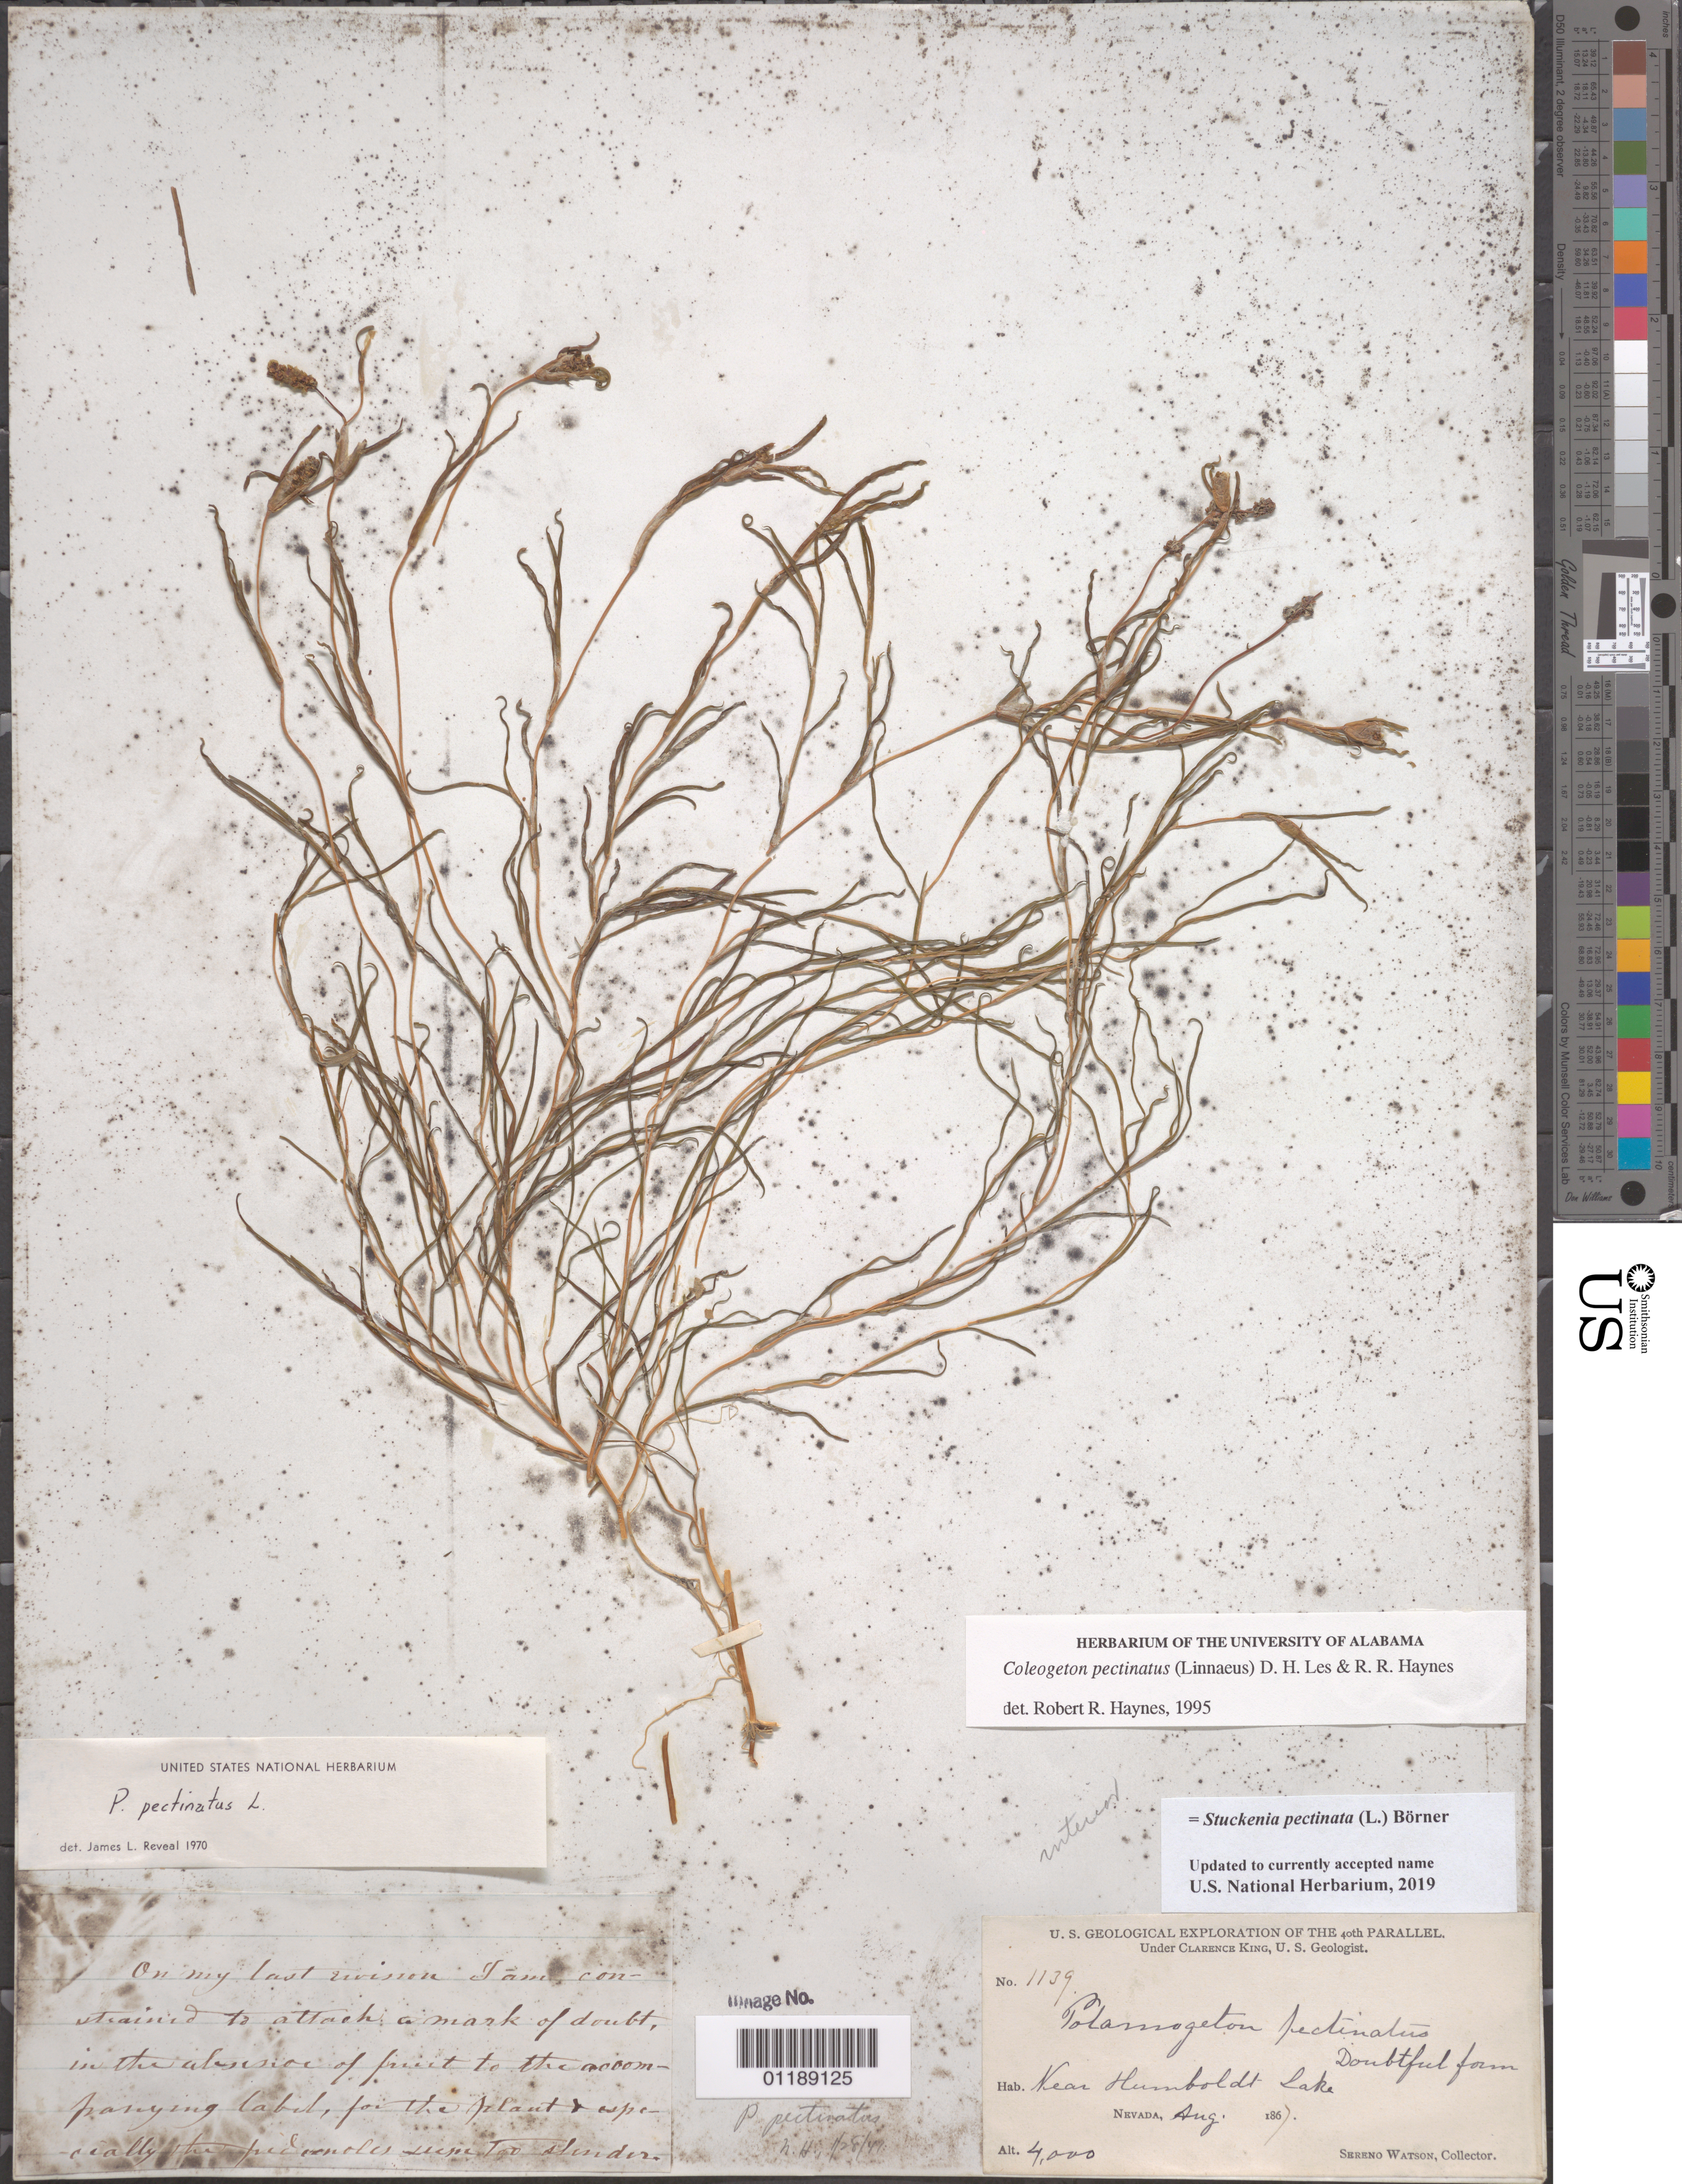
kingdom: Plantae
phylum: Tracheophyta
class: Liliopsida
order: Alismatales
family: Potamogetonaceae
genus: Stuckenia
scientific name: Stuckenia pectinata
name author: (L.) Börner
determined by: Strong, Mark T., (BOT), Smithsonian Institution - National Museum of Natural History (UNITED STATES)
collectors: S. Watson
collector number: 1139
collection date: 1867-08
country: United States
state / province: Nevada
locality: Near Humboldt Lake.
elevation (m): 1219